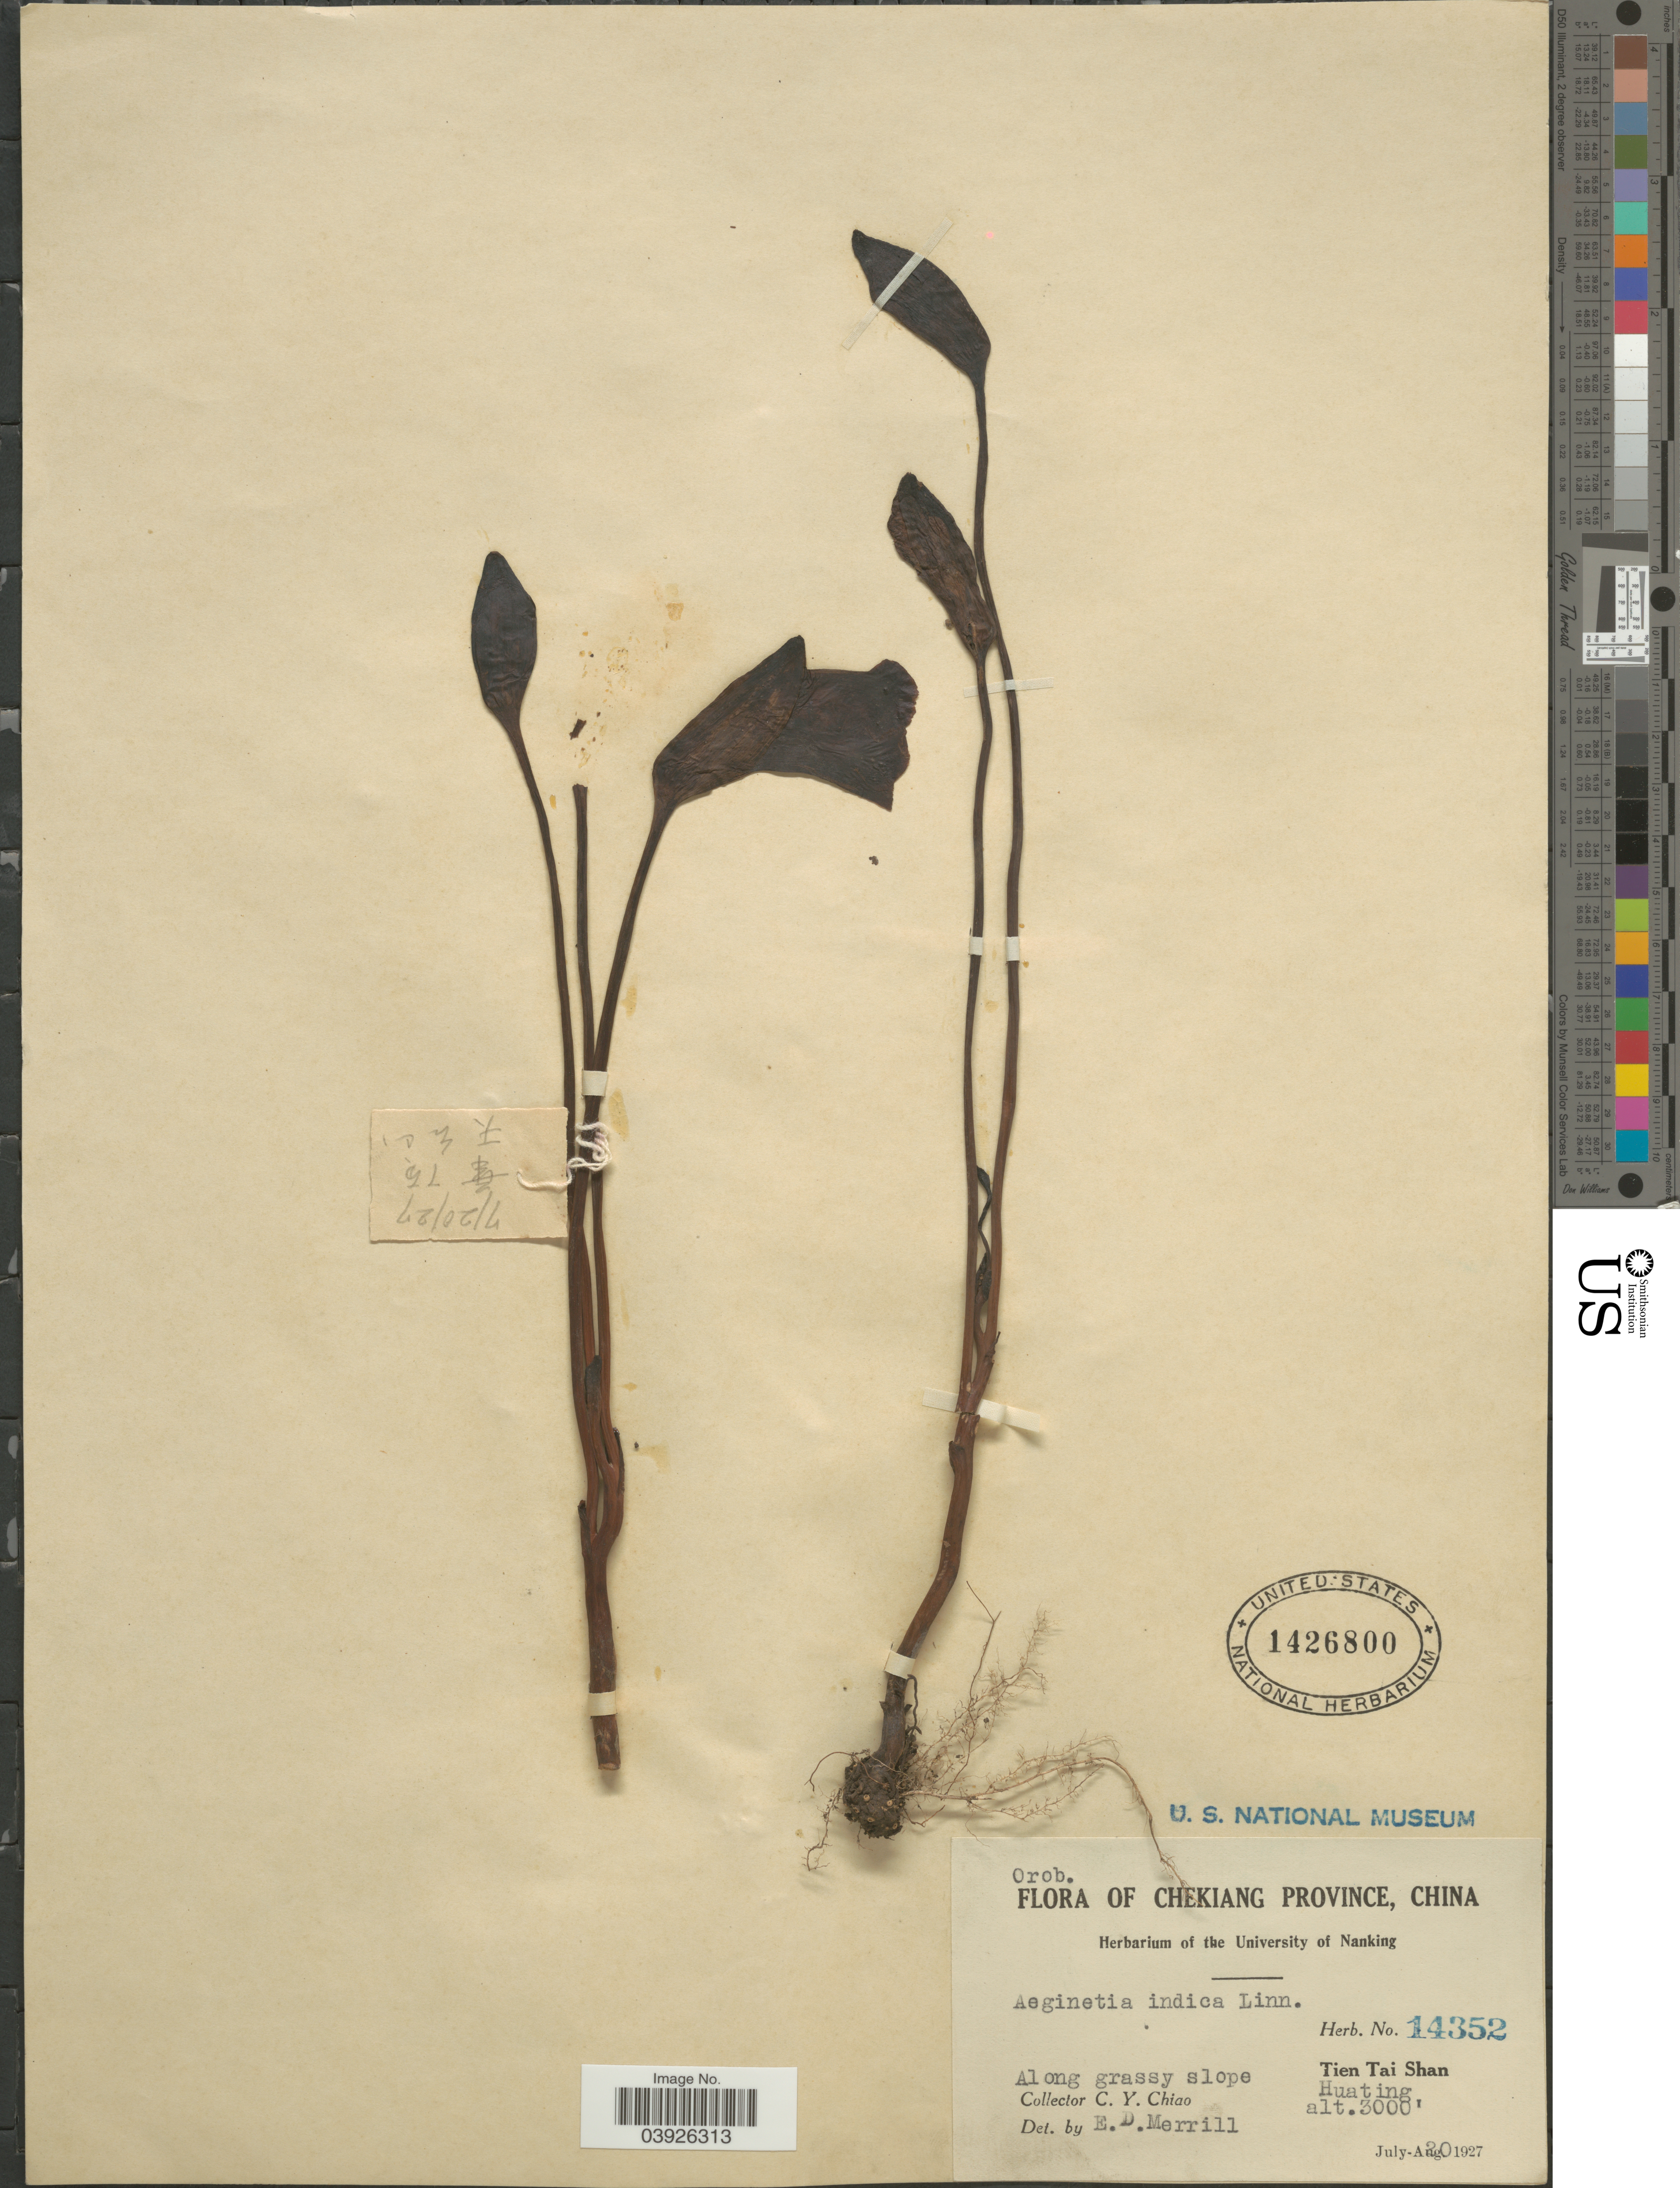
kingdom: Plantae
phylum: Tracheophyta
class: Magnoliopsida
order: Lamiales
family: Orobanchaceae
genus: Aeginetia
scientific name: Aeginetia indica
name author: L.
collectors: C. Y. Chiao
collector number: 14352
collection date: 1927-08-20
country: China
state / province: Zhejiang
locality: Chekiang Province. Tien Tai Shan, Huating.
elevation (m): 914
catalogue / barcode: US 1426800